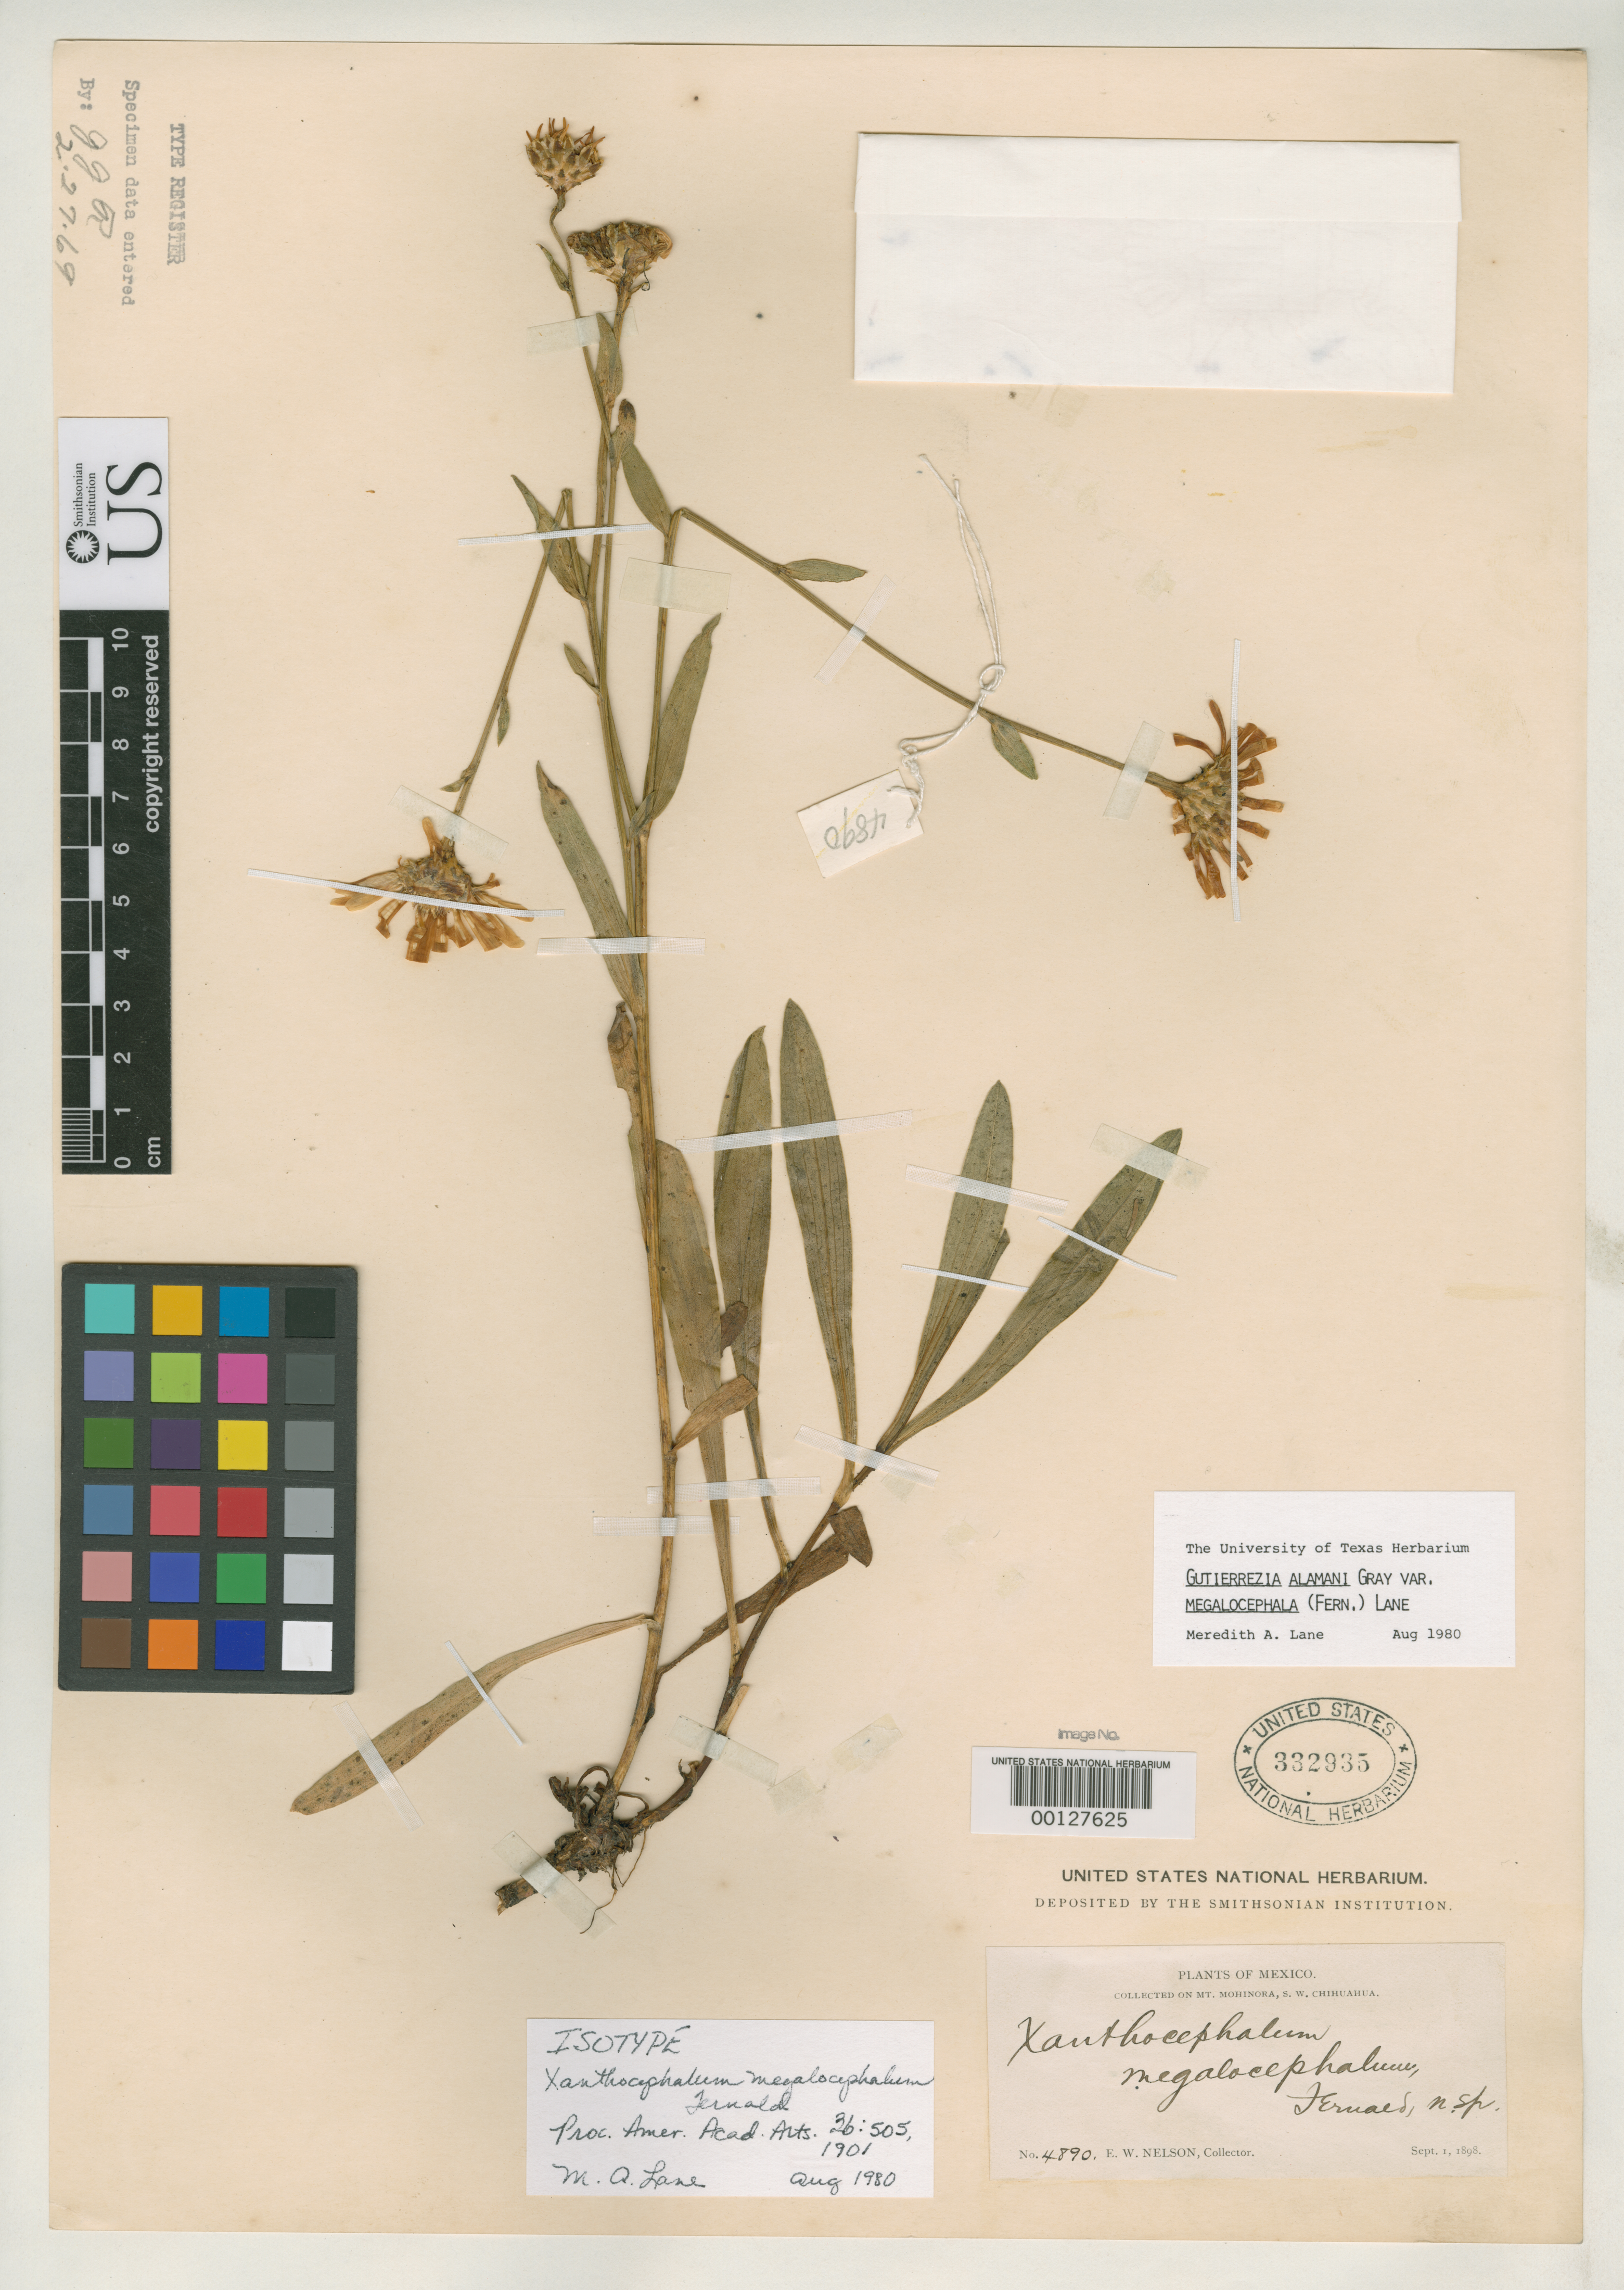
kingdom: Plantae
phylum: Tracheophyta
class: Magnoliopsida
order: Asterales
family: Asteraceae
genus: Xanthocephalum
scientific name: Xanthocephalum megalocephalum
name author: Fernald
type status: Syntype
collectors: E. W. Nelson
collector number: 4890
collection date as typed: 01 Sep 1898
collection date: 1898-09-01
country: Mexico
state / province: Chihuahua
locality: Mount Mohinora.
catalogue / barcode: US 332935